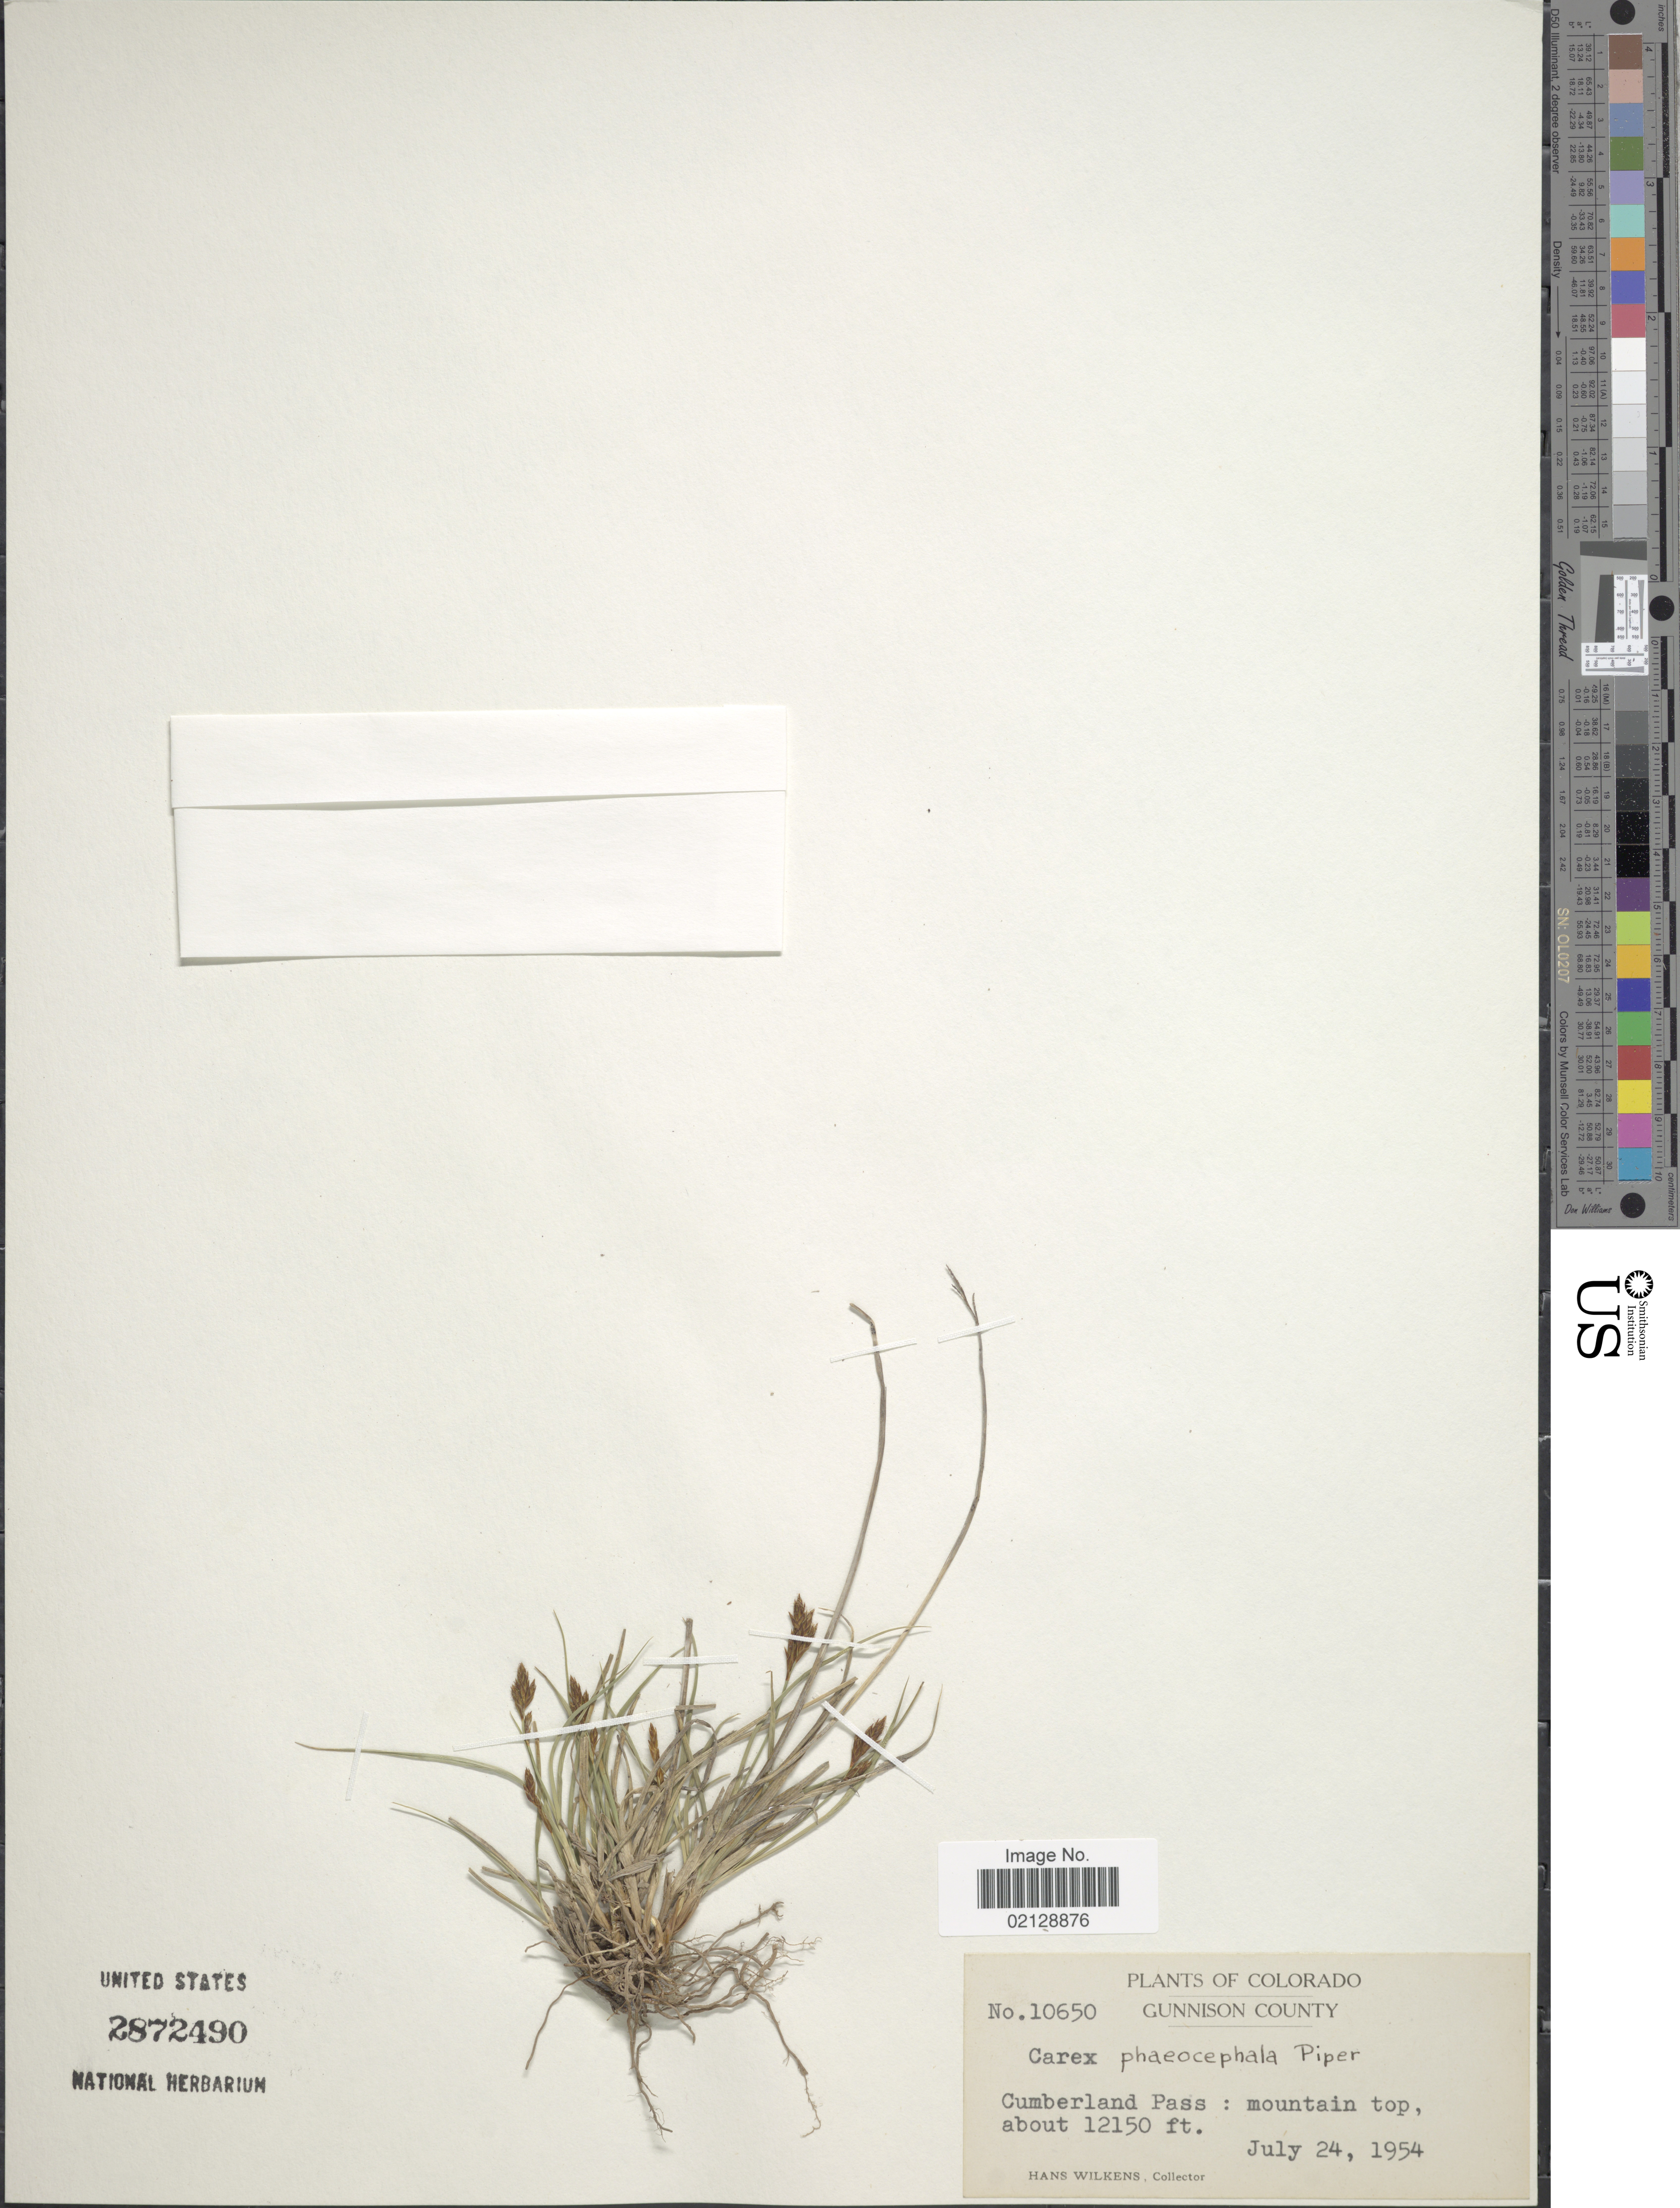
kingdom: Plantae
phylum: Tracheophyta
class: Liliopsida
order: Poales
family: Cyperaceae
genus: Carex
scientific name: Carex phaeocephala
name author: Piper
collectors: H. Wilkens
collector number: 10650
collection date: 1954-07-24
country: United States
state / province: Colorado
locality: Gunnison County, Cumberland Pass: mountain top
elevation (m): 3703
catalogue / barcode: US 2872490